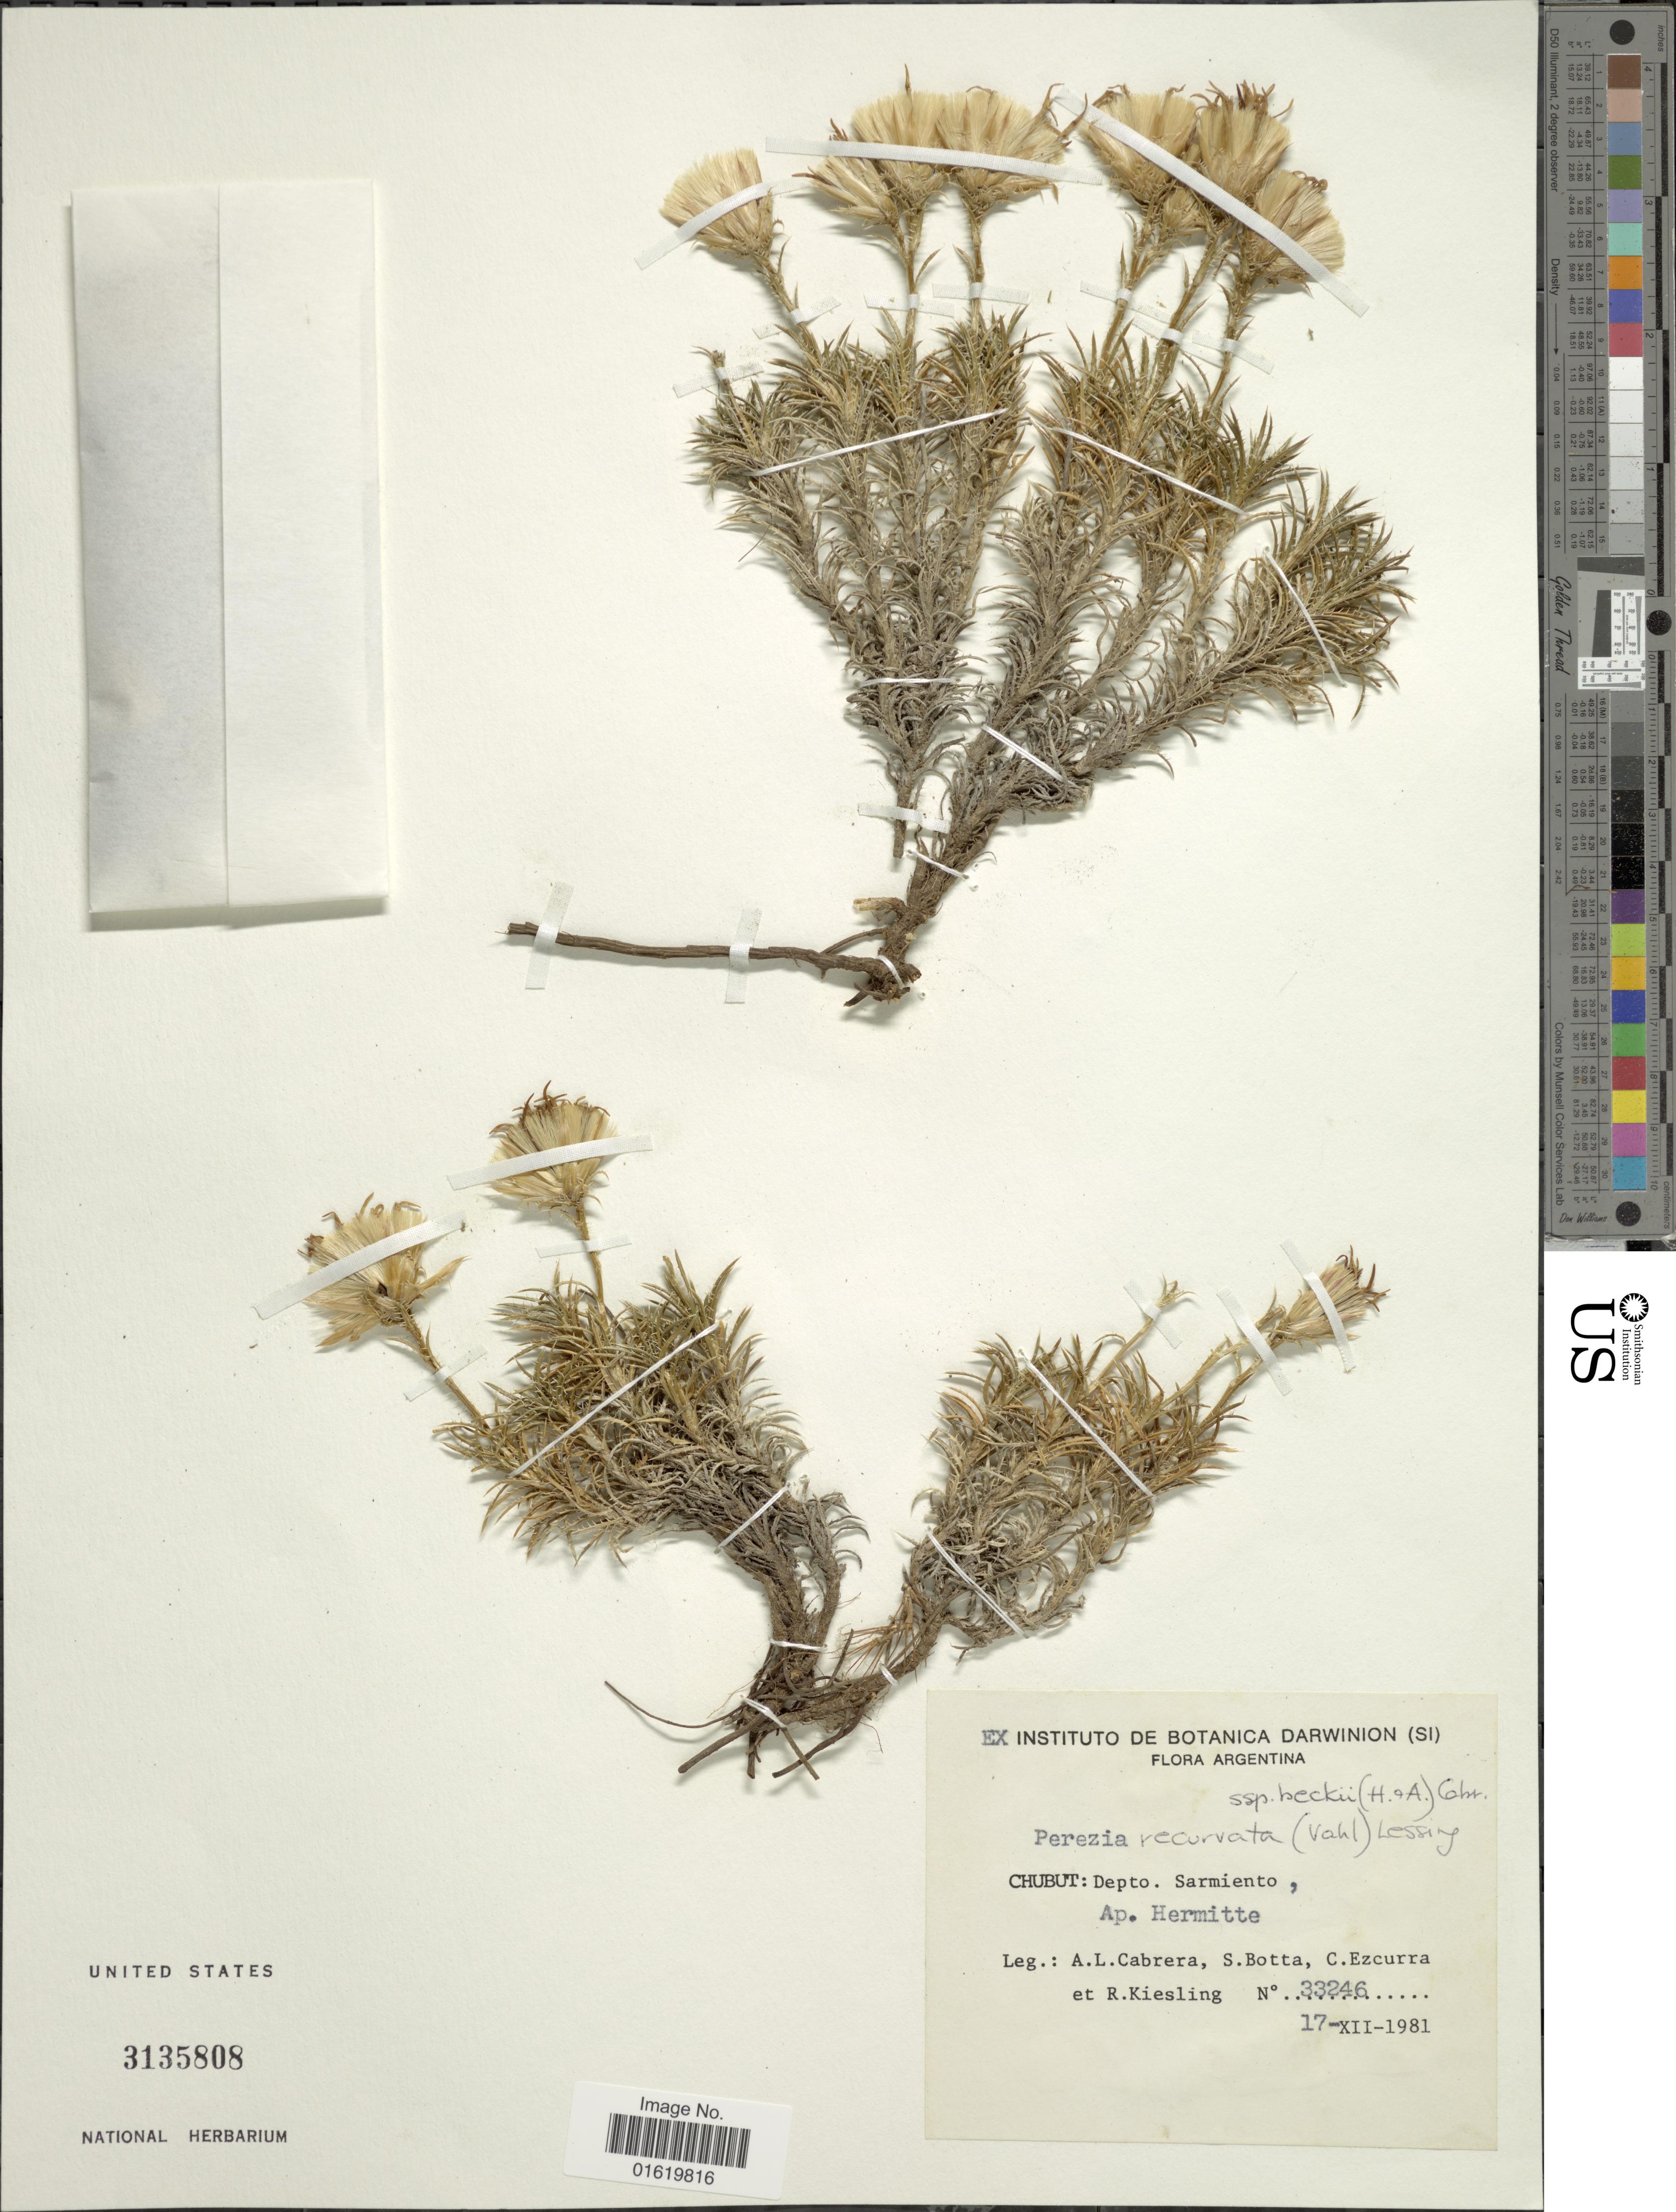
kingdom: Plantae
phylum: Tracheophyta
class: Magnoliopsida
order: Asterales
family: Asteraceae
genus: Perezia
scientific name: Perezia recurvata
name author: Less.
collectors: A. L. Cabrera, S. Botta, C. Ezcurra & R. Kiesling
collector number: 33246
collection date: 1981-12-17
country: Argentina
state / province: Chubut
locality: Chubut: Depto. Sarmiento, Ap. Hermitte.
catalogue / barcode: US 3135808